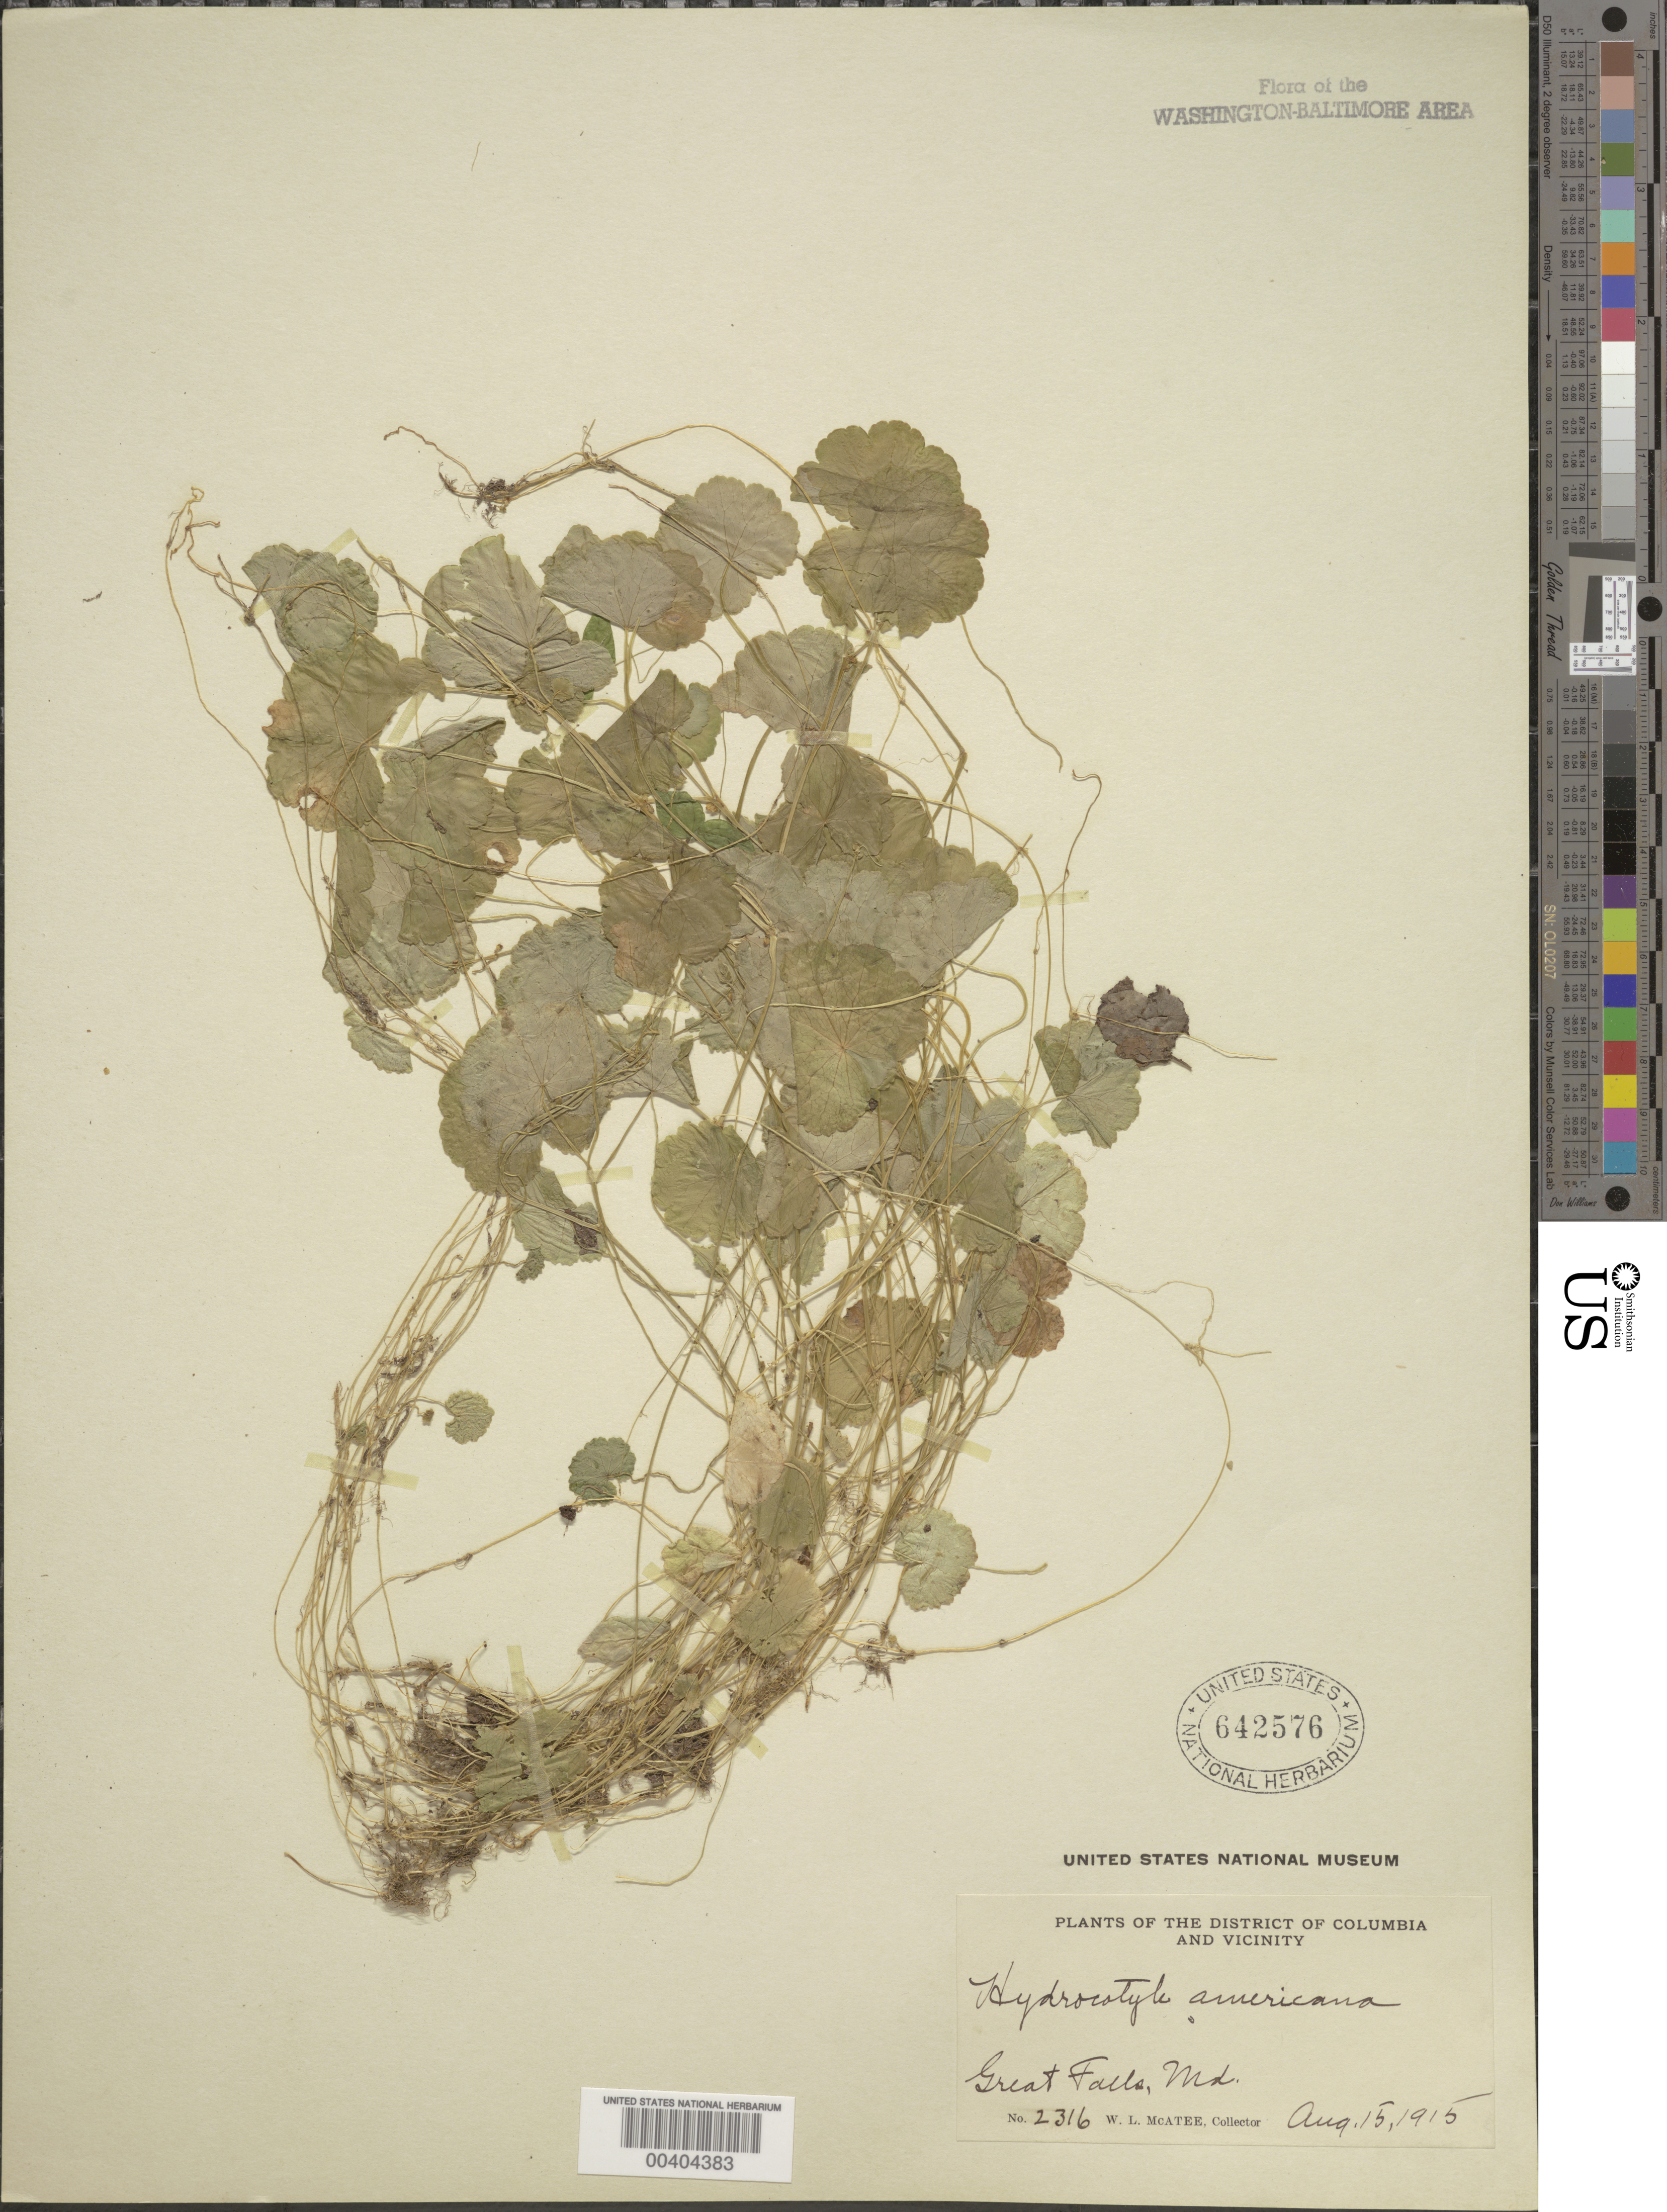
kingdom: Plantae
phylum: Tracheophyta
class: Magnoliopsida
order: Apiales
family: Araliaceae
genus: Hydrocotyle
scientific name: Hydrocotyle americana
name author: L.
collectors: W. McAtee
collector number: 2316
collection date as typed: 15 Aug 1915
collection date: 1915-08-15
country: United States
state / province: Maryland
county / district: Montgomery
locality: Great Falls C. & O. Canal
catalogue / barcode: US 642576